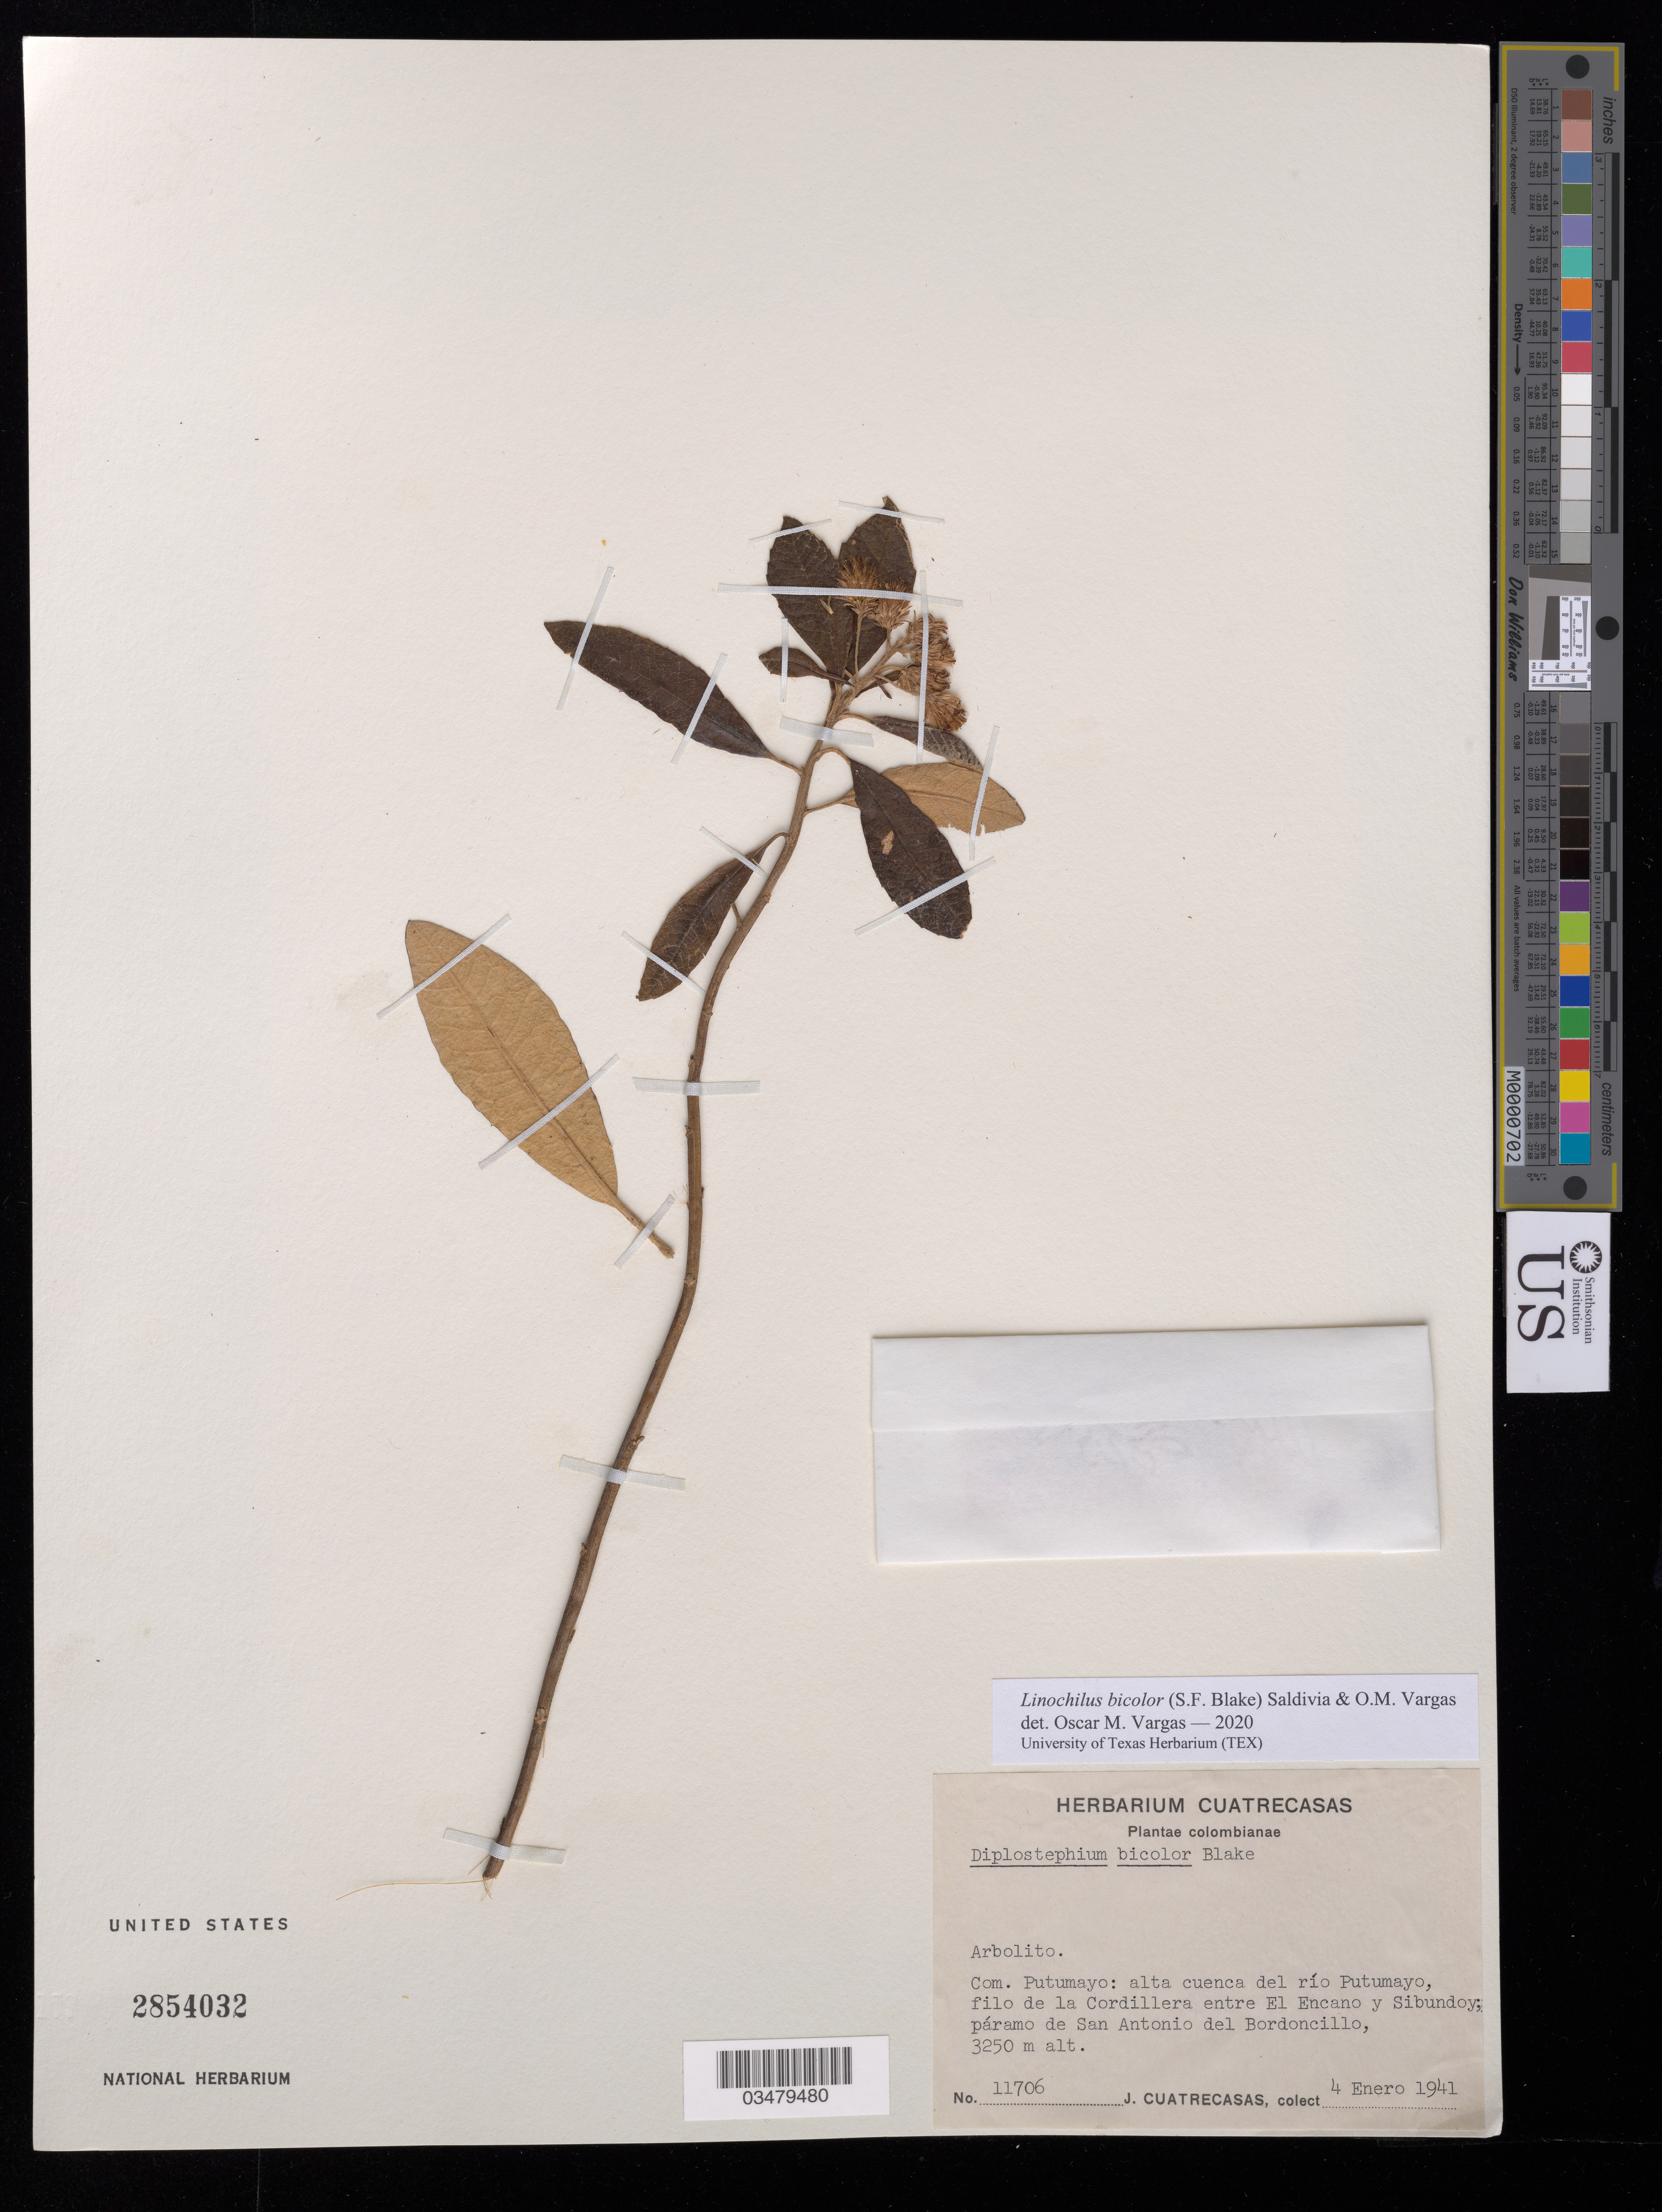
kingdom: Plantae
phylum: Tracheophyta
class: Magnoliopsida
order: Asterales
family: Asteraceae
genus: Linochilus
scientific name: Linochilus bicolor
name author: (S.F. Blake) Saldivia & O.M. Vargas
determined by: Vargas, Oscar M.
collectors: J. Cuatrecasas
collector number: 11706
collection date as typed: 04 Jan 1941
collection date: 1941-01-04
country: Colombia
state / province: Putumayo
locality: Paramo de San Antonia del Bordoncillo, Rio Putumayo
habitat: Paramo de San Antonio del Bordoncillo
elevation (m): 3250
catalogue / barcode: US 2854032